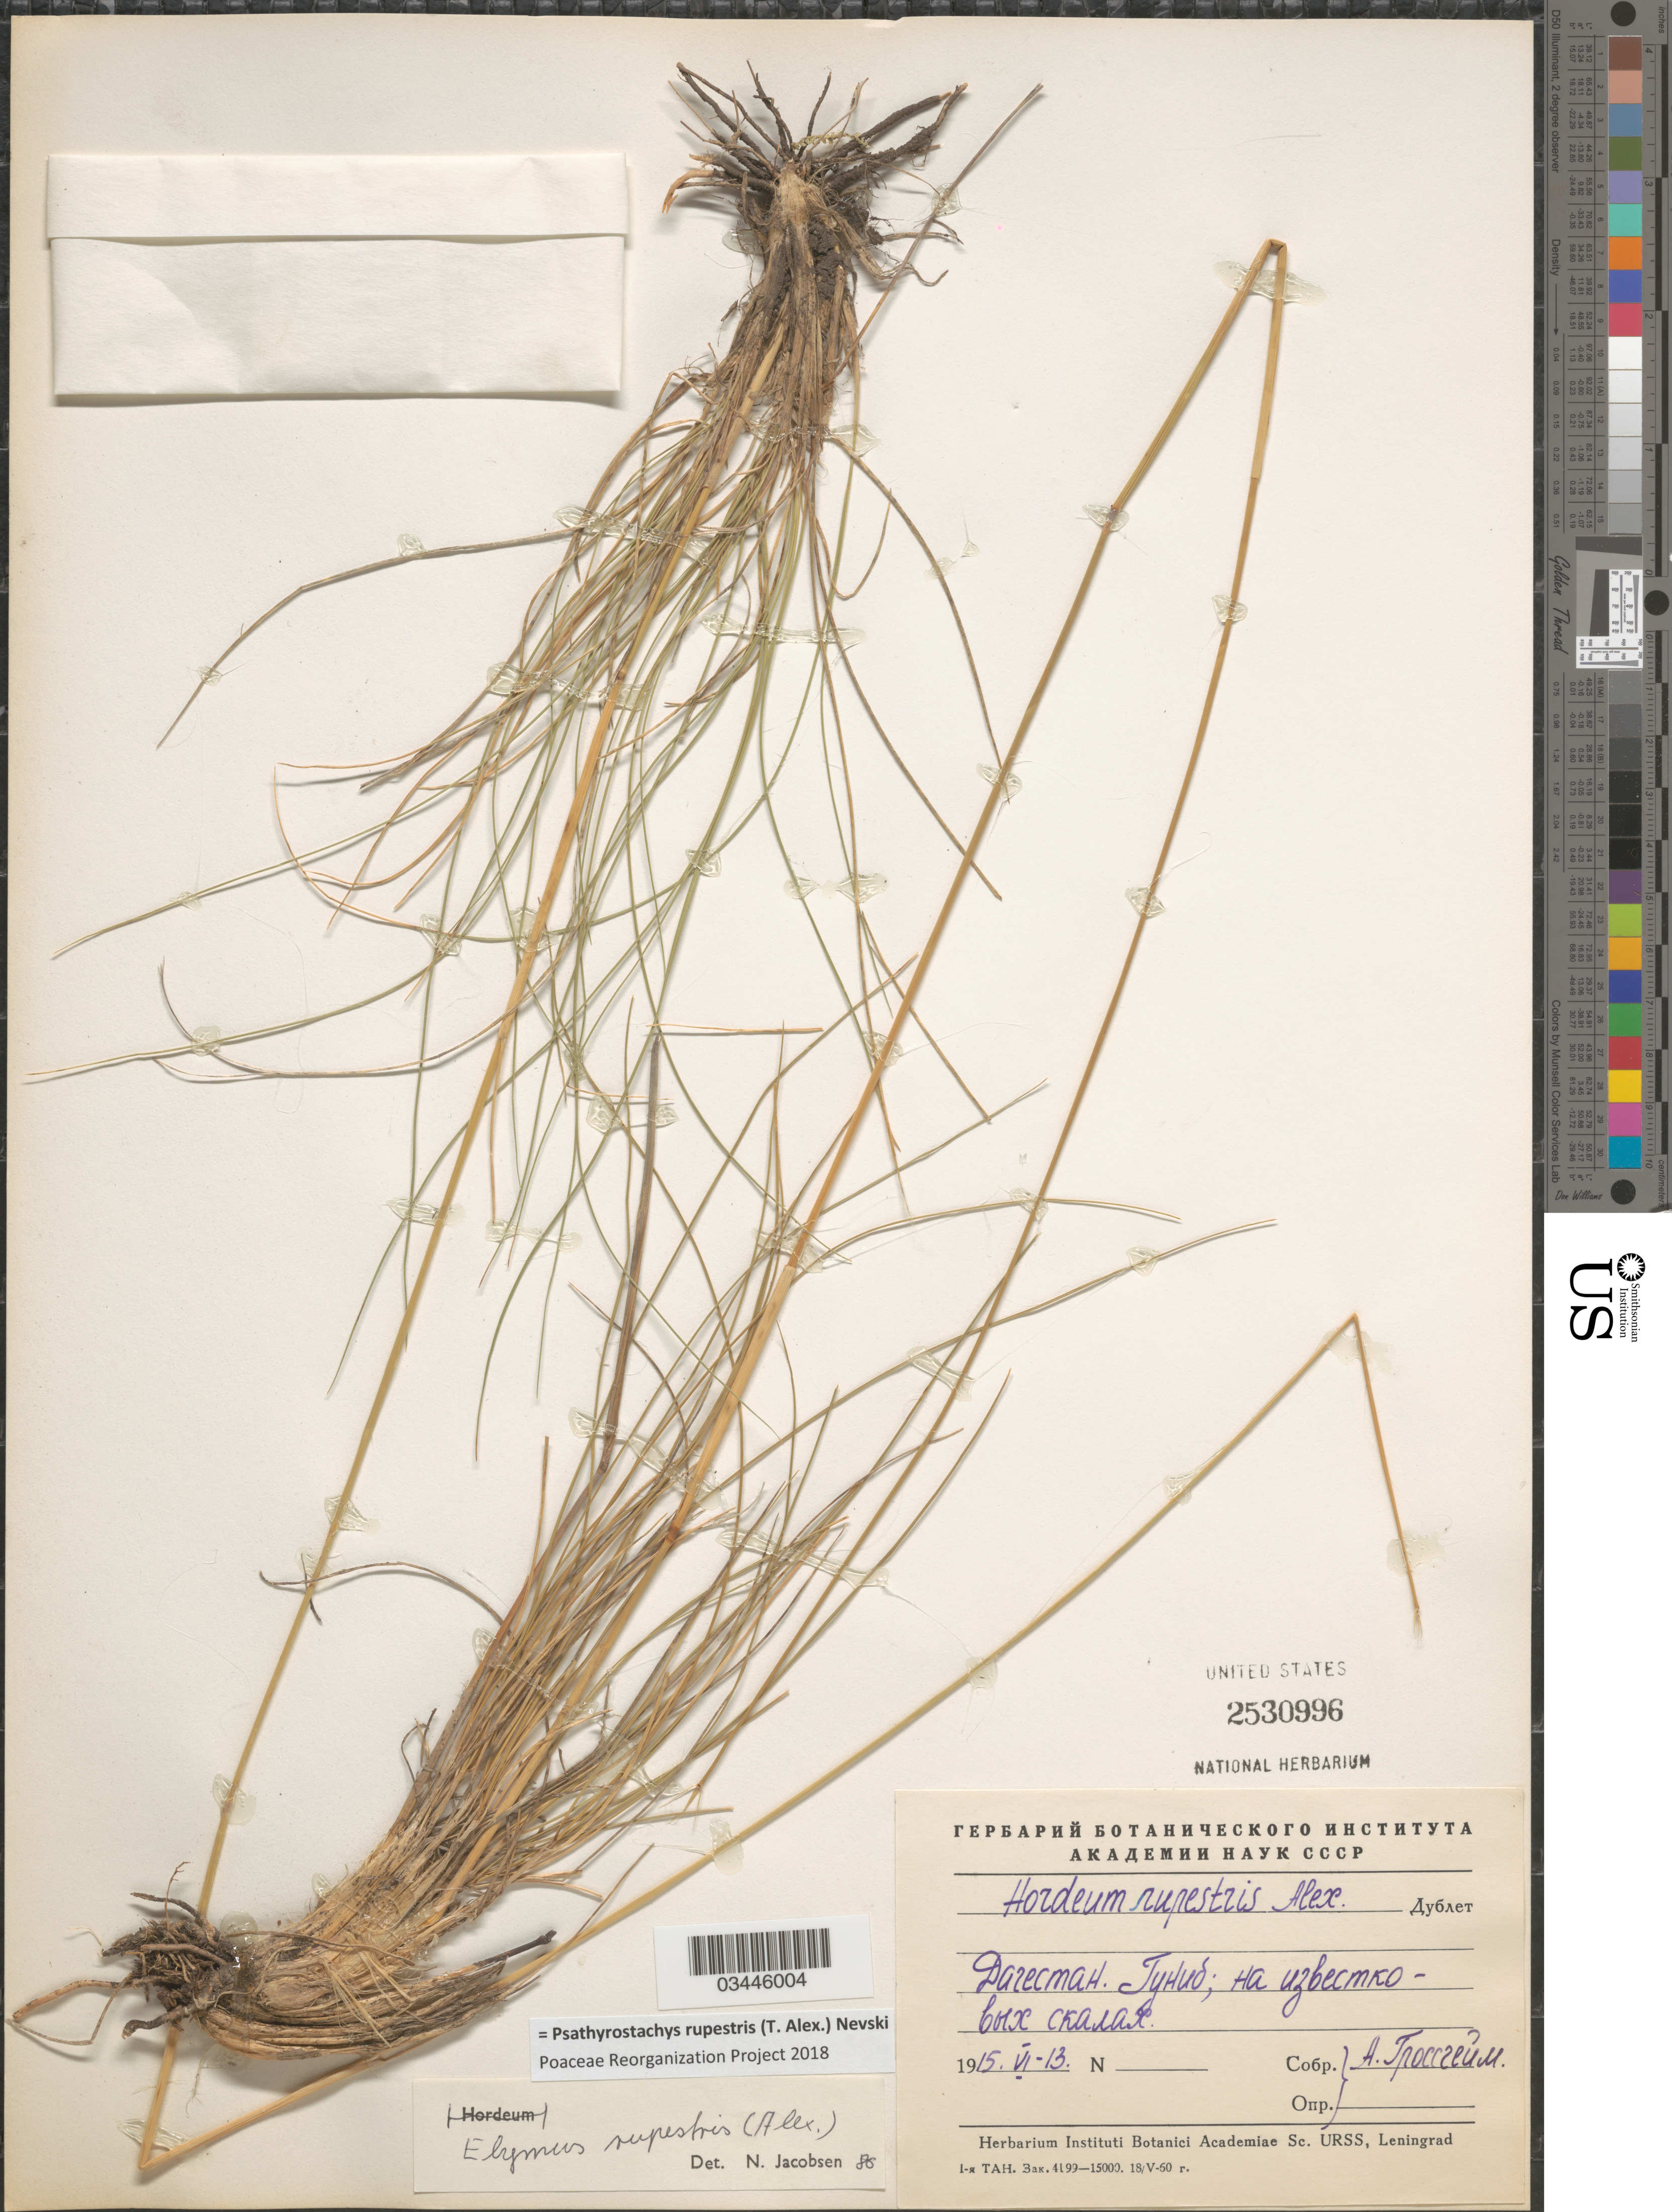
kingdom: Plantae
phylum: Tracheophyta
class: Liliopsida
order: Poales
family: Poaceae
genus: Psathyrostachys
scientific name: Psathyrostachys rupestris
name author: (T. Alex.) Nevski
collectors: A. Grossgeim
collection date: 1915-06-13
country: Russian Federation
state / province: Dagestan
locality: Gunib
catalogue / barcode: US 2530996